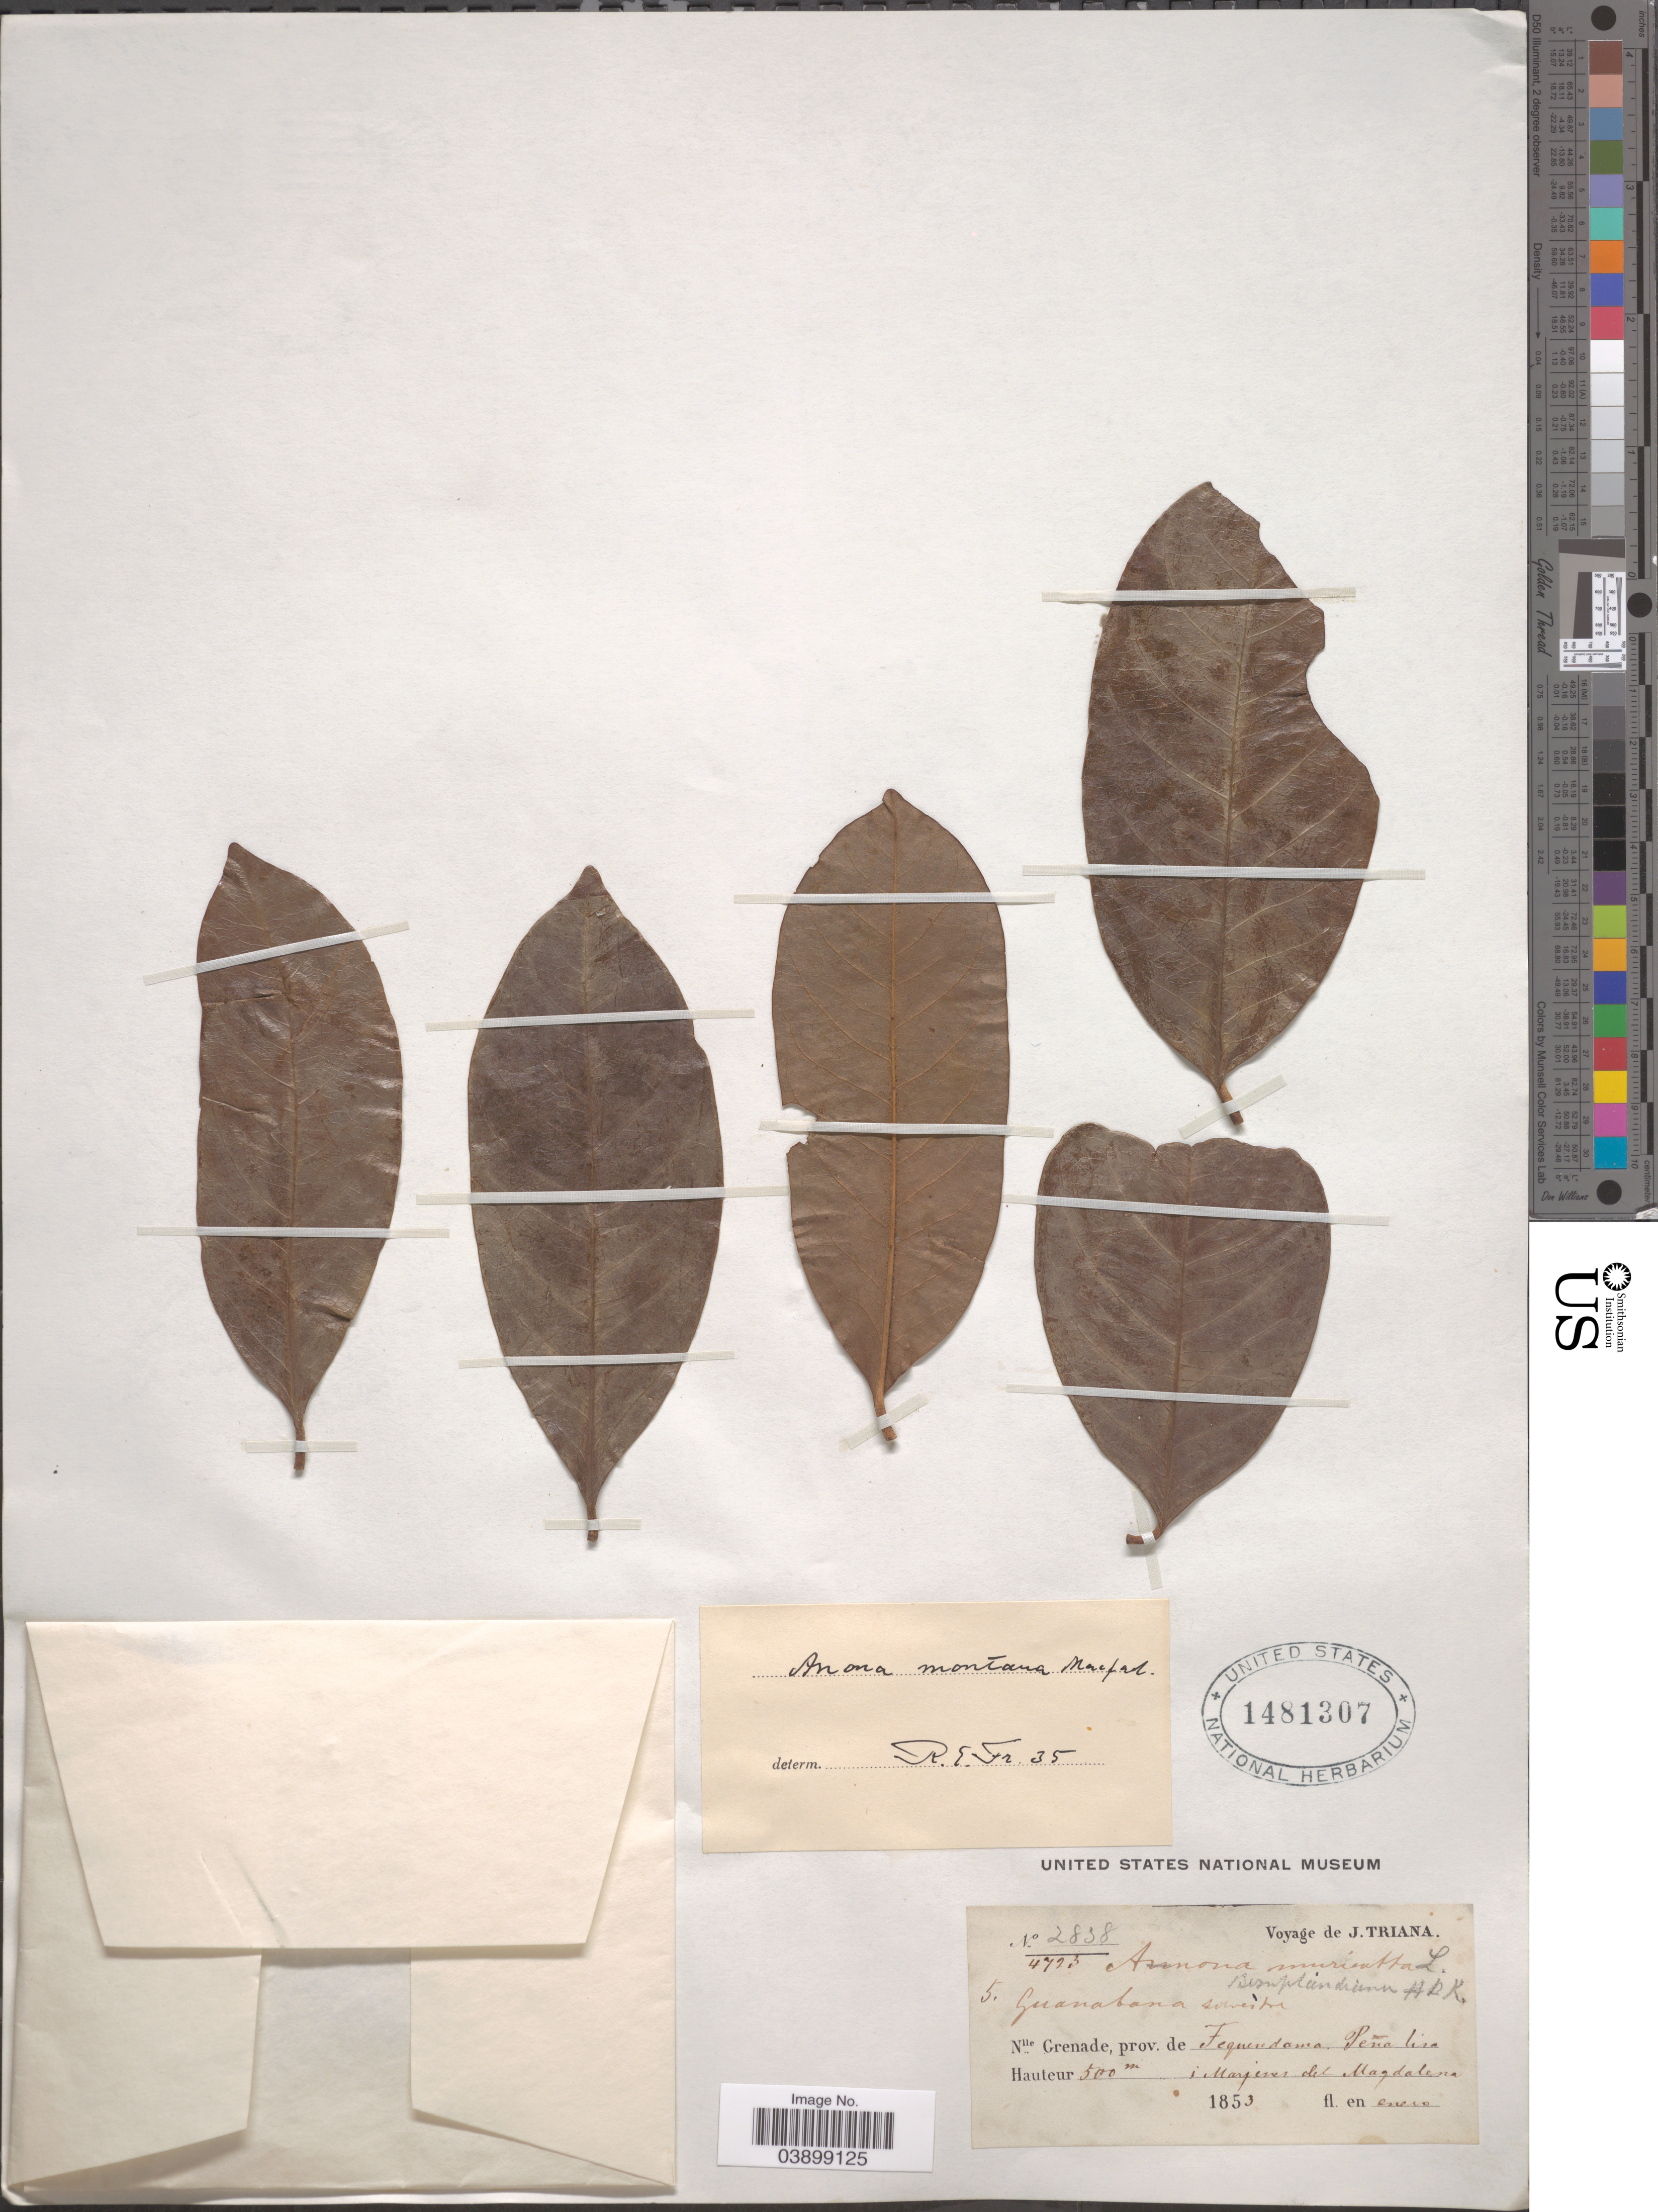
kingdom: Plantae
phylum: Tracheophyta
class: Magnoliopsida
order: Magnoliales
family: Annonaceae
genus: Annona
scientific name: Annona montana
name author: Macfad.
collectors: J. Triana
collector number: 2838/4723?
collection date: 1853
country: Colombia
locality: Nlle. Grenade, prov. De Tequendama. Pena lisa. Margenes del Magdalena.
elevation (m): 500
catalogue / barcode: US 1481307